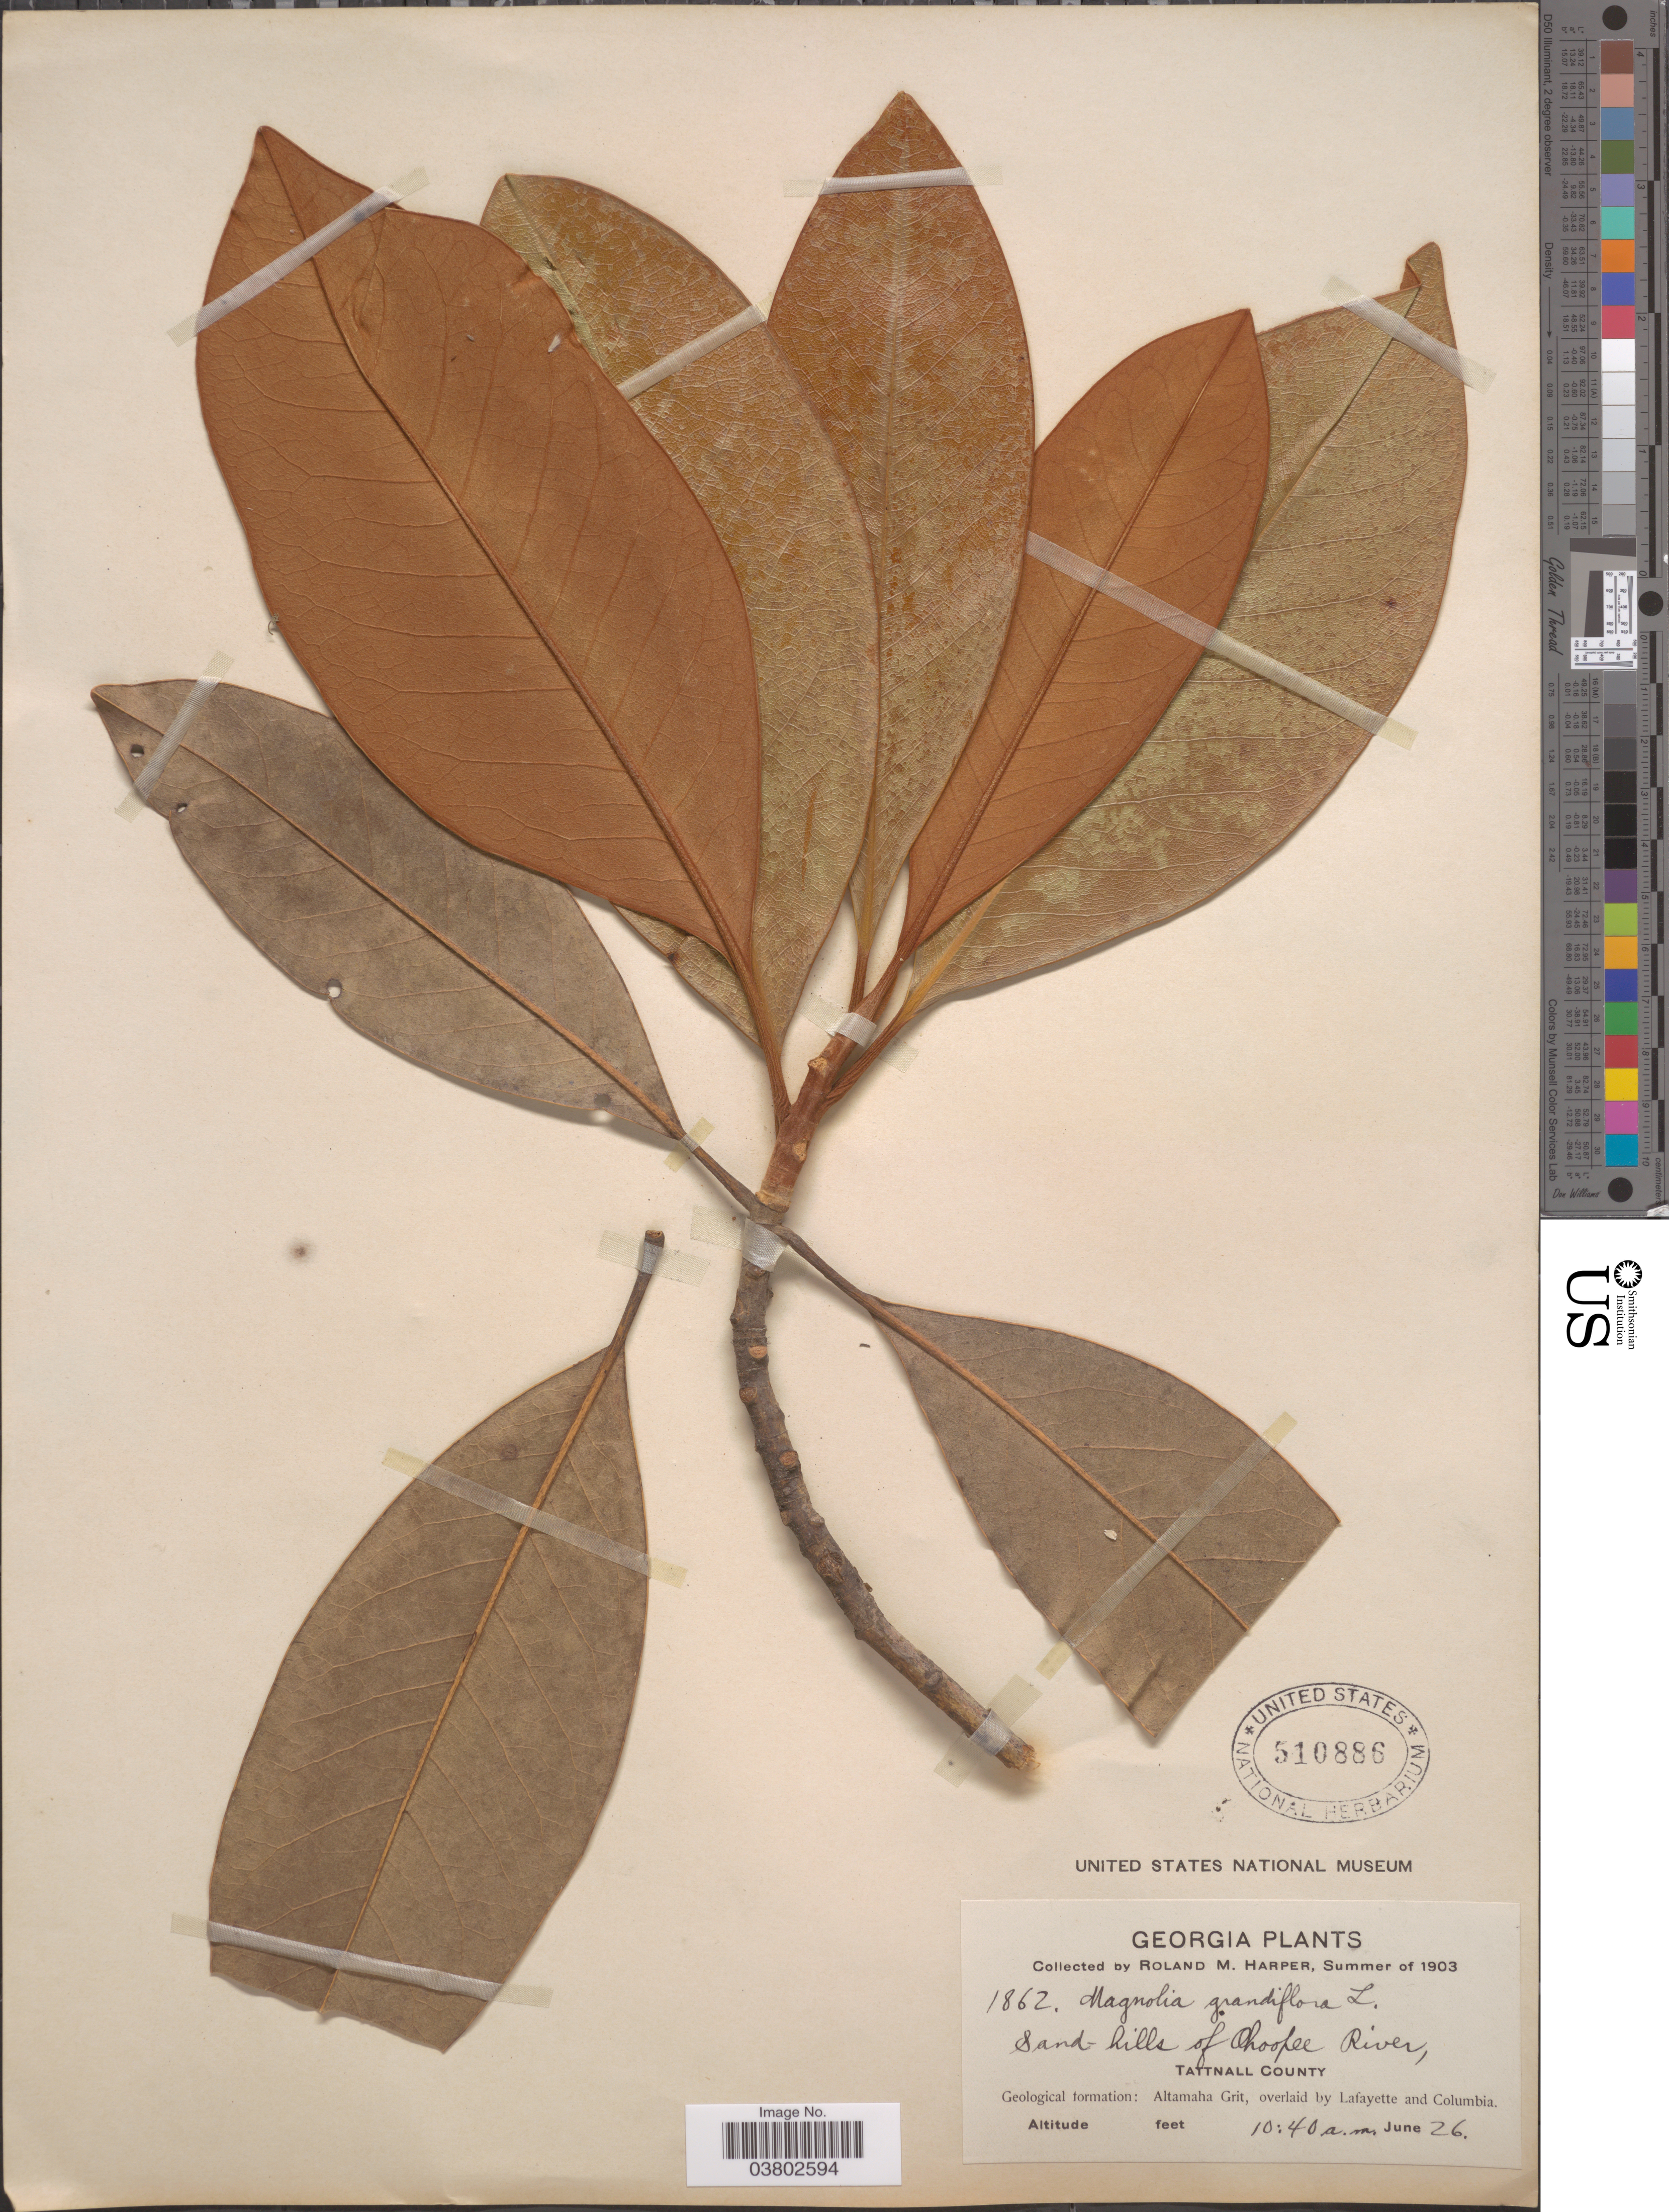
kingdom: Plantae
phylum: Tracheophyta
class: Magnoliopsida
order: Magnoliales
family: Magnoliaceae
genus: Magnolia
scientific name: Magnolia grandiflora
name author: L.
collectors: R. M. Harper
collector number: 1862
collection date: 1903-06-26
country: United States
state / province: Georgia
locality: Sand hills of Ohoopee River, Tattnall County. Geological formation: Altamaha grit, overlaid by Lafayette and Columbia.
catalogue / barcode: US 510886